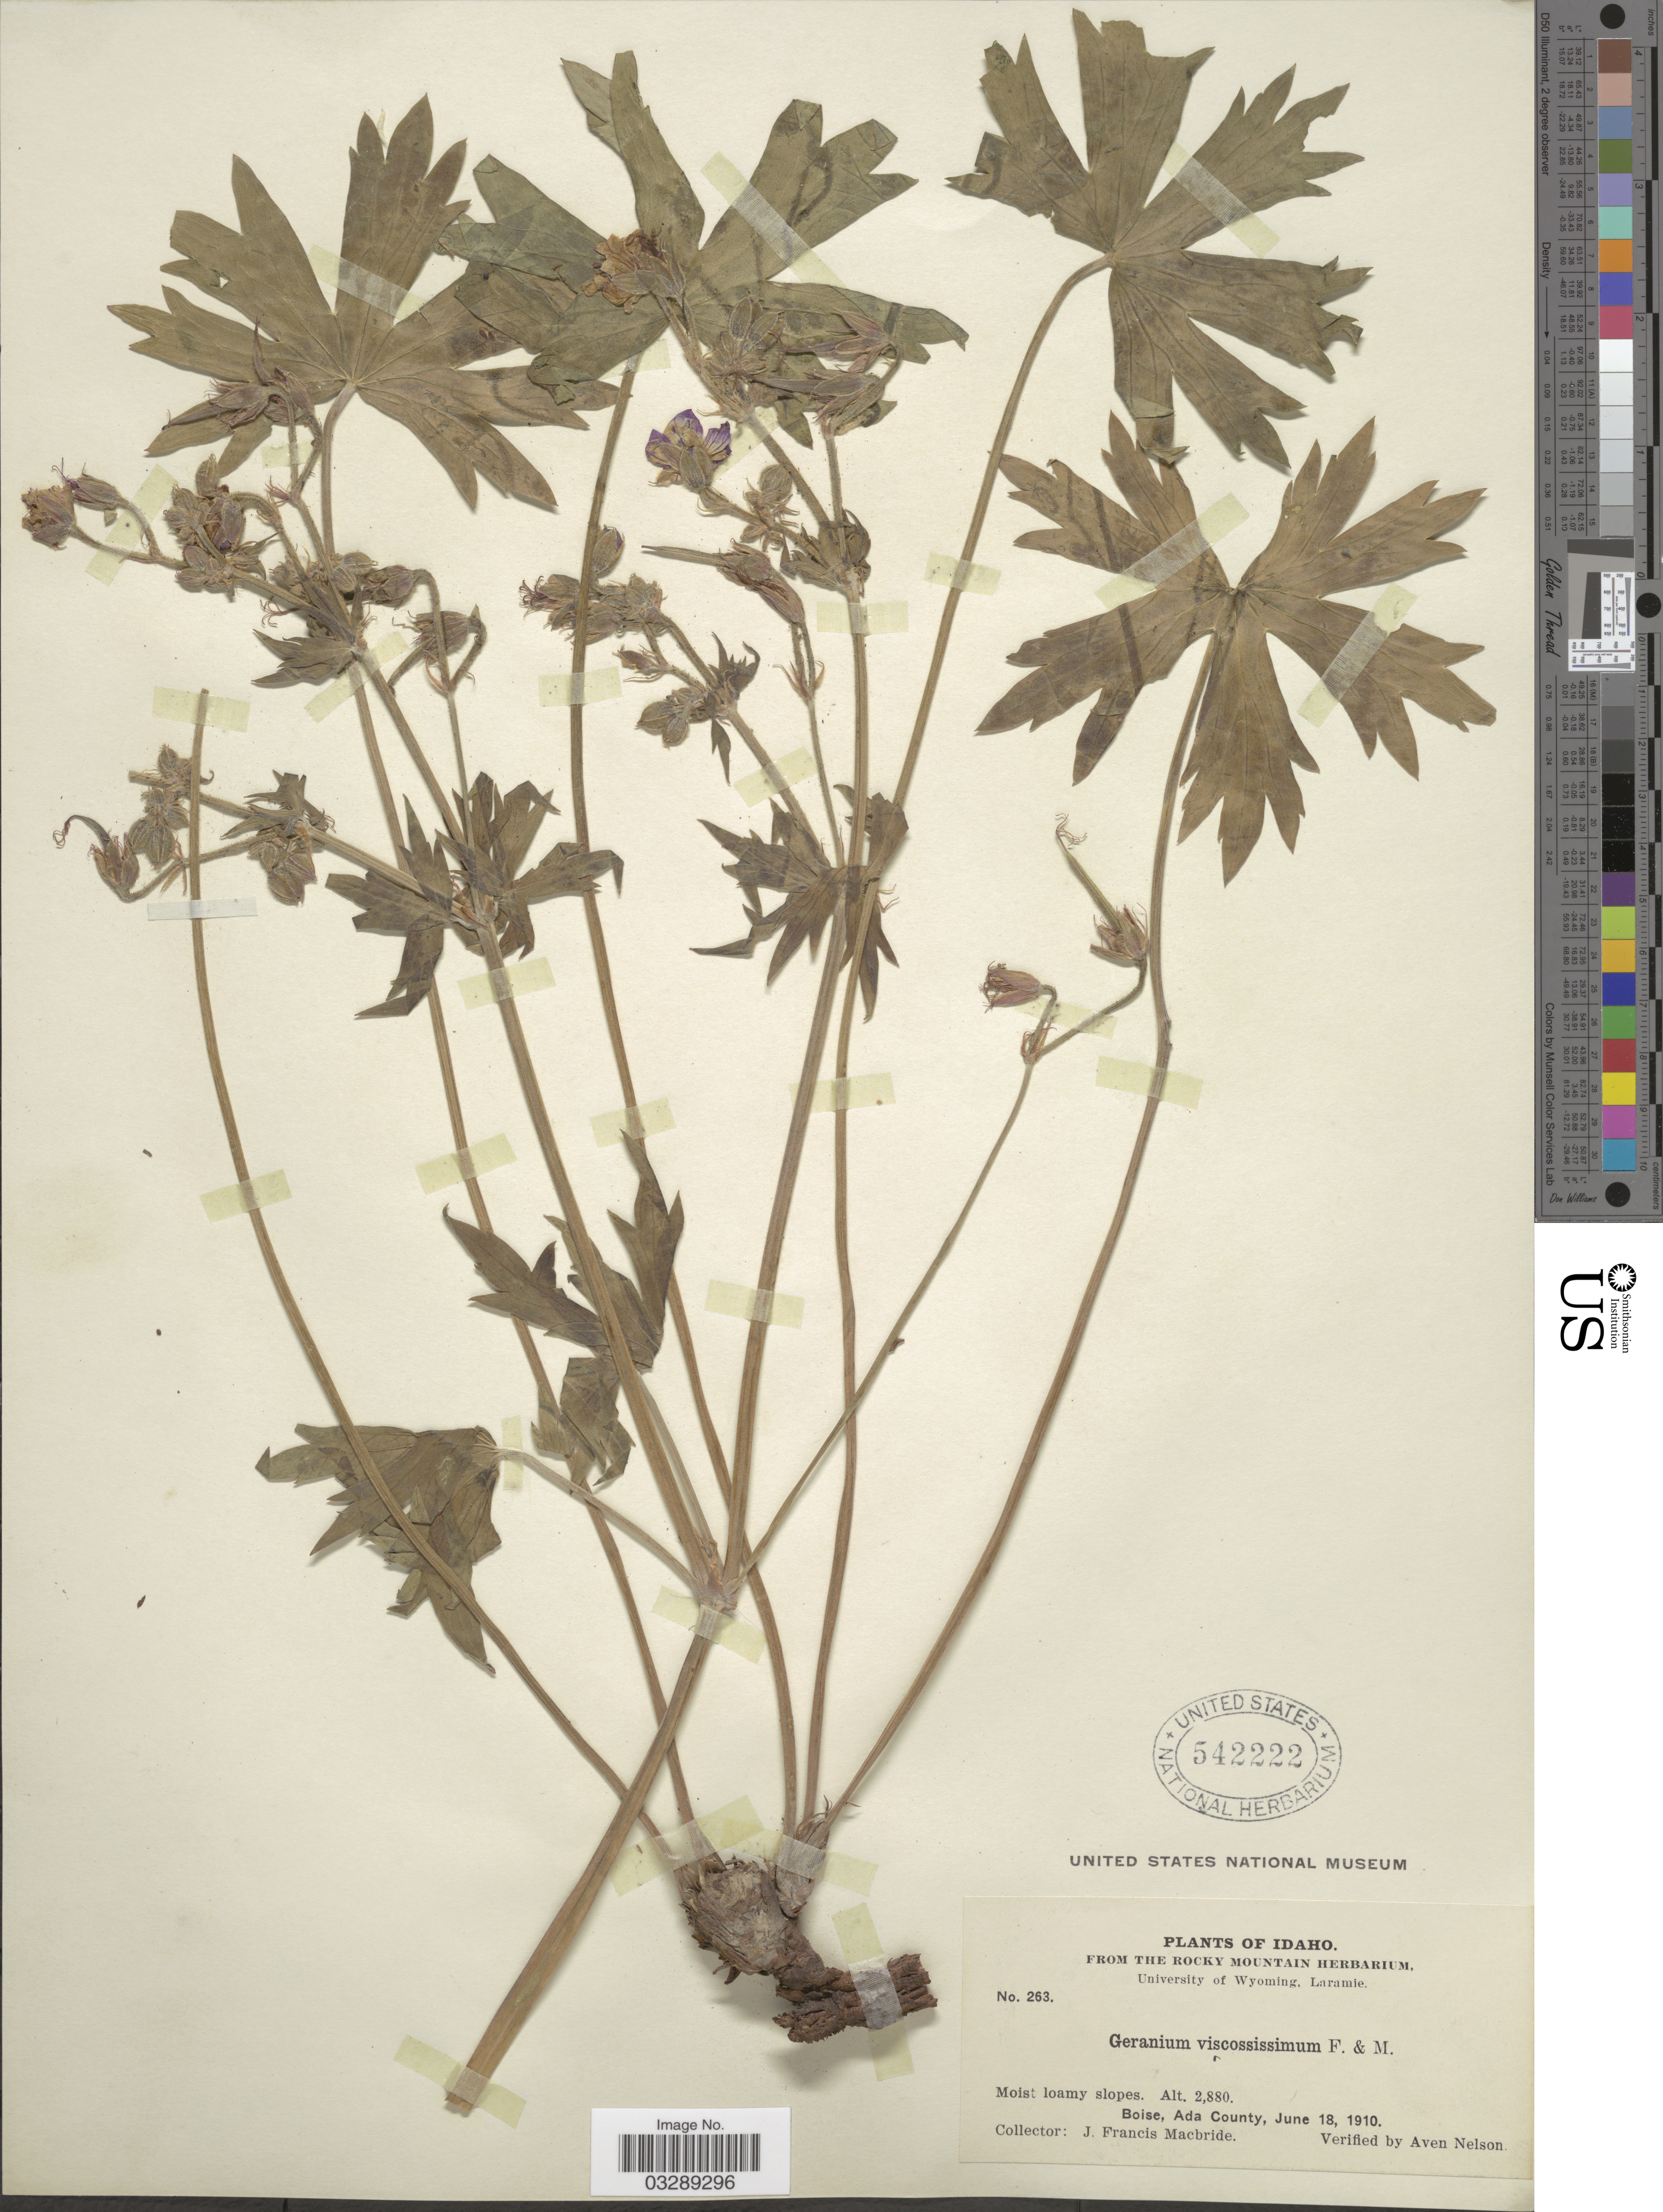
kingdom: Plantae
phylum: Tracheophyta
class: Magnoliopsida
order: Geraniales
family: Geraniaceae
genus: Geranium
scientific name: Geranium viscosissimum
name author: Fisch. & C.A. Mey.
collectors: J. F. Macbride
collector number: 263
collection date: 1910-06-18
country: United States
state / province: Idaho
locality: Boise, Ada County.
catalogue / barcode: US 542222